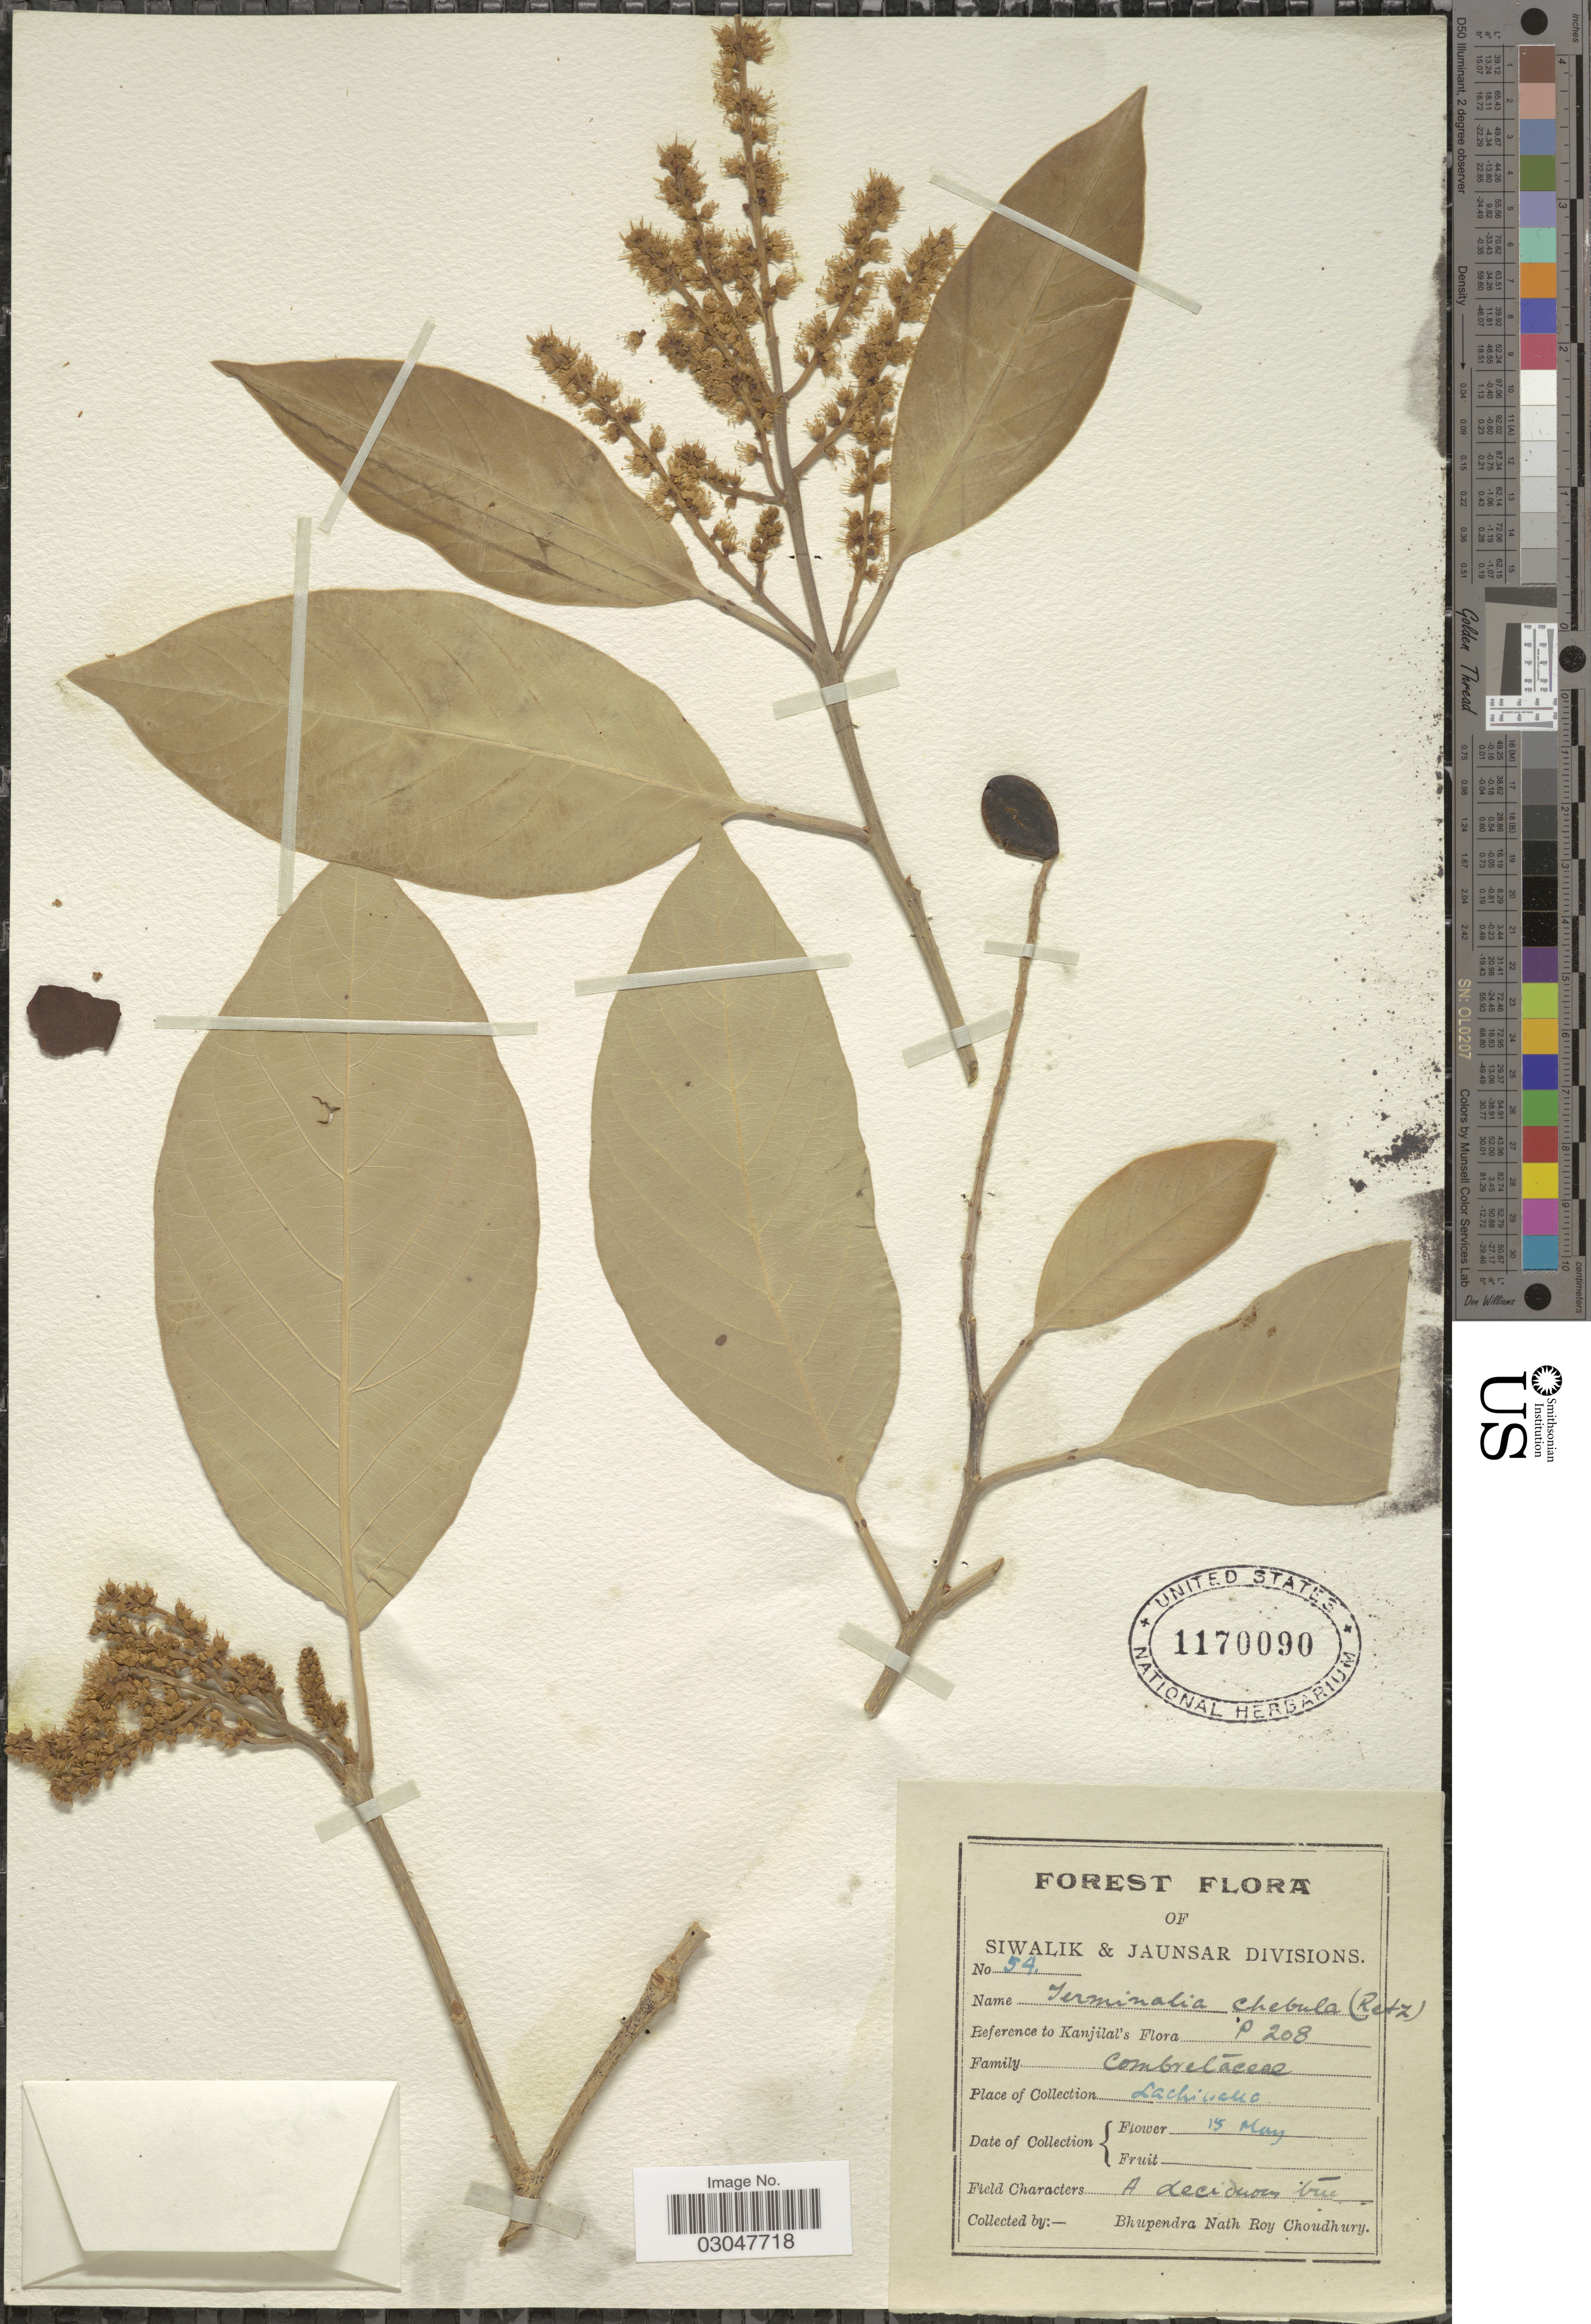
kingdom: Plantae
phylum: Tracheophyta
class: Magnoliopsida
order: Myrtales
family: Combretaceae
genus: Terminalia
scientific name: Terminalia chebula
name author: Retz.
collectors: B. Choudhury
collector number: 54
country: India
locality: Forest. Siwalik & Jaunsar Divisions. Lachiwalle.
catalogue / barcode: US 1170090